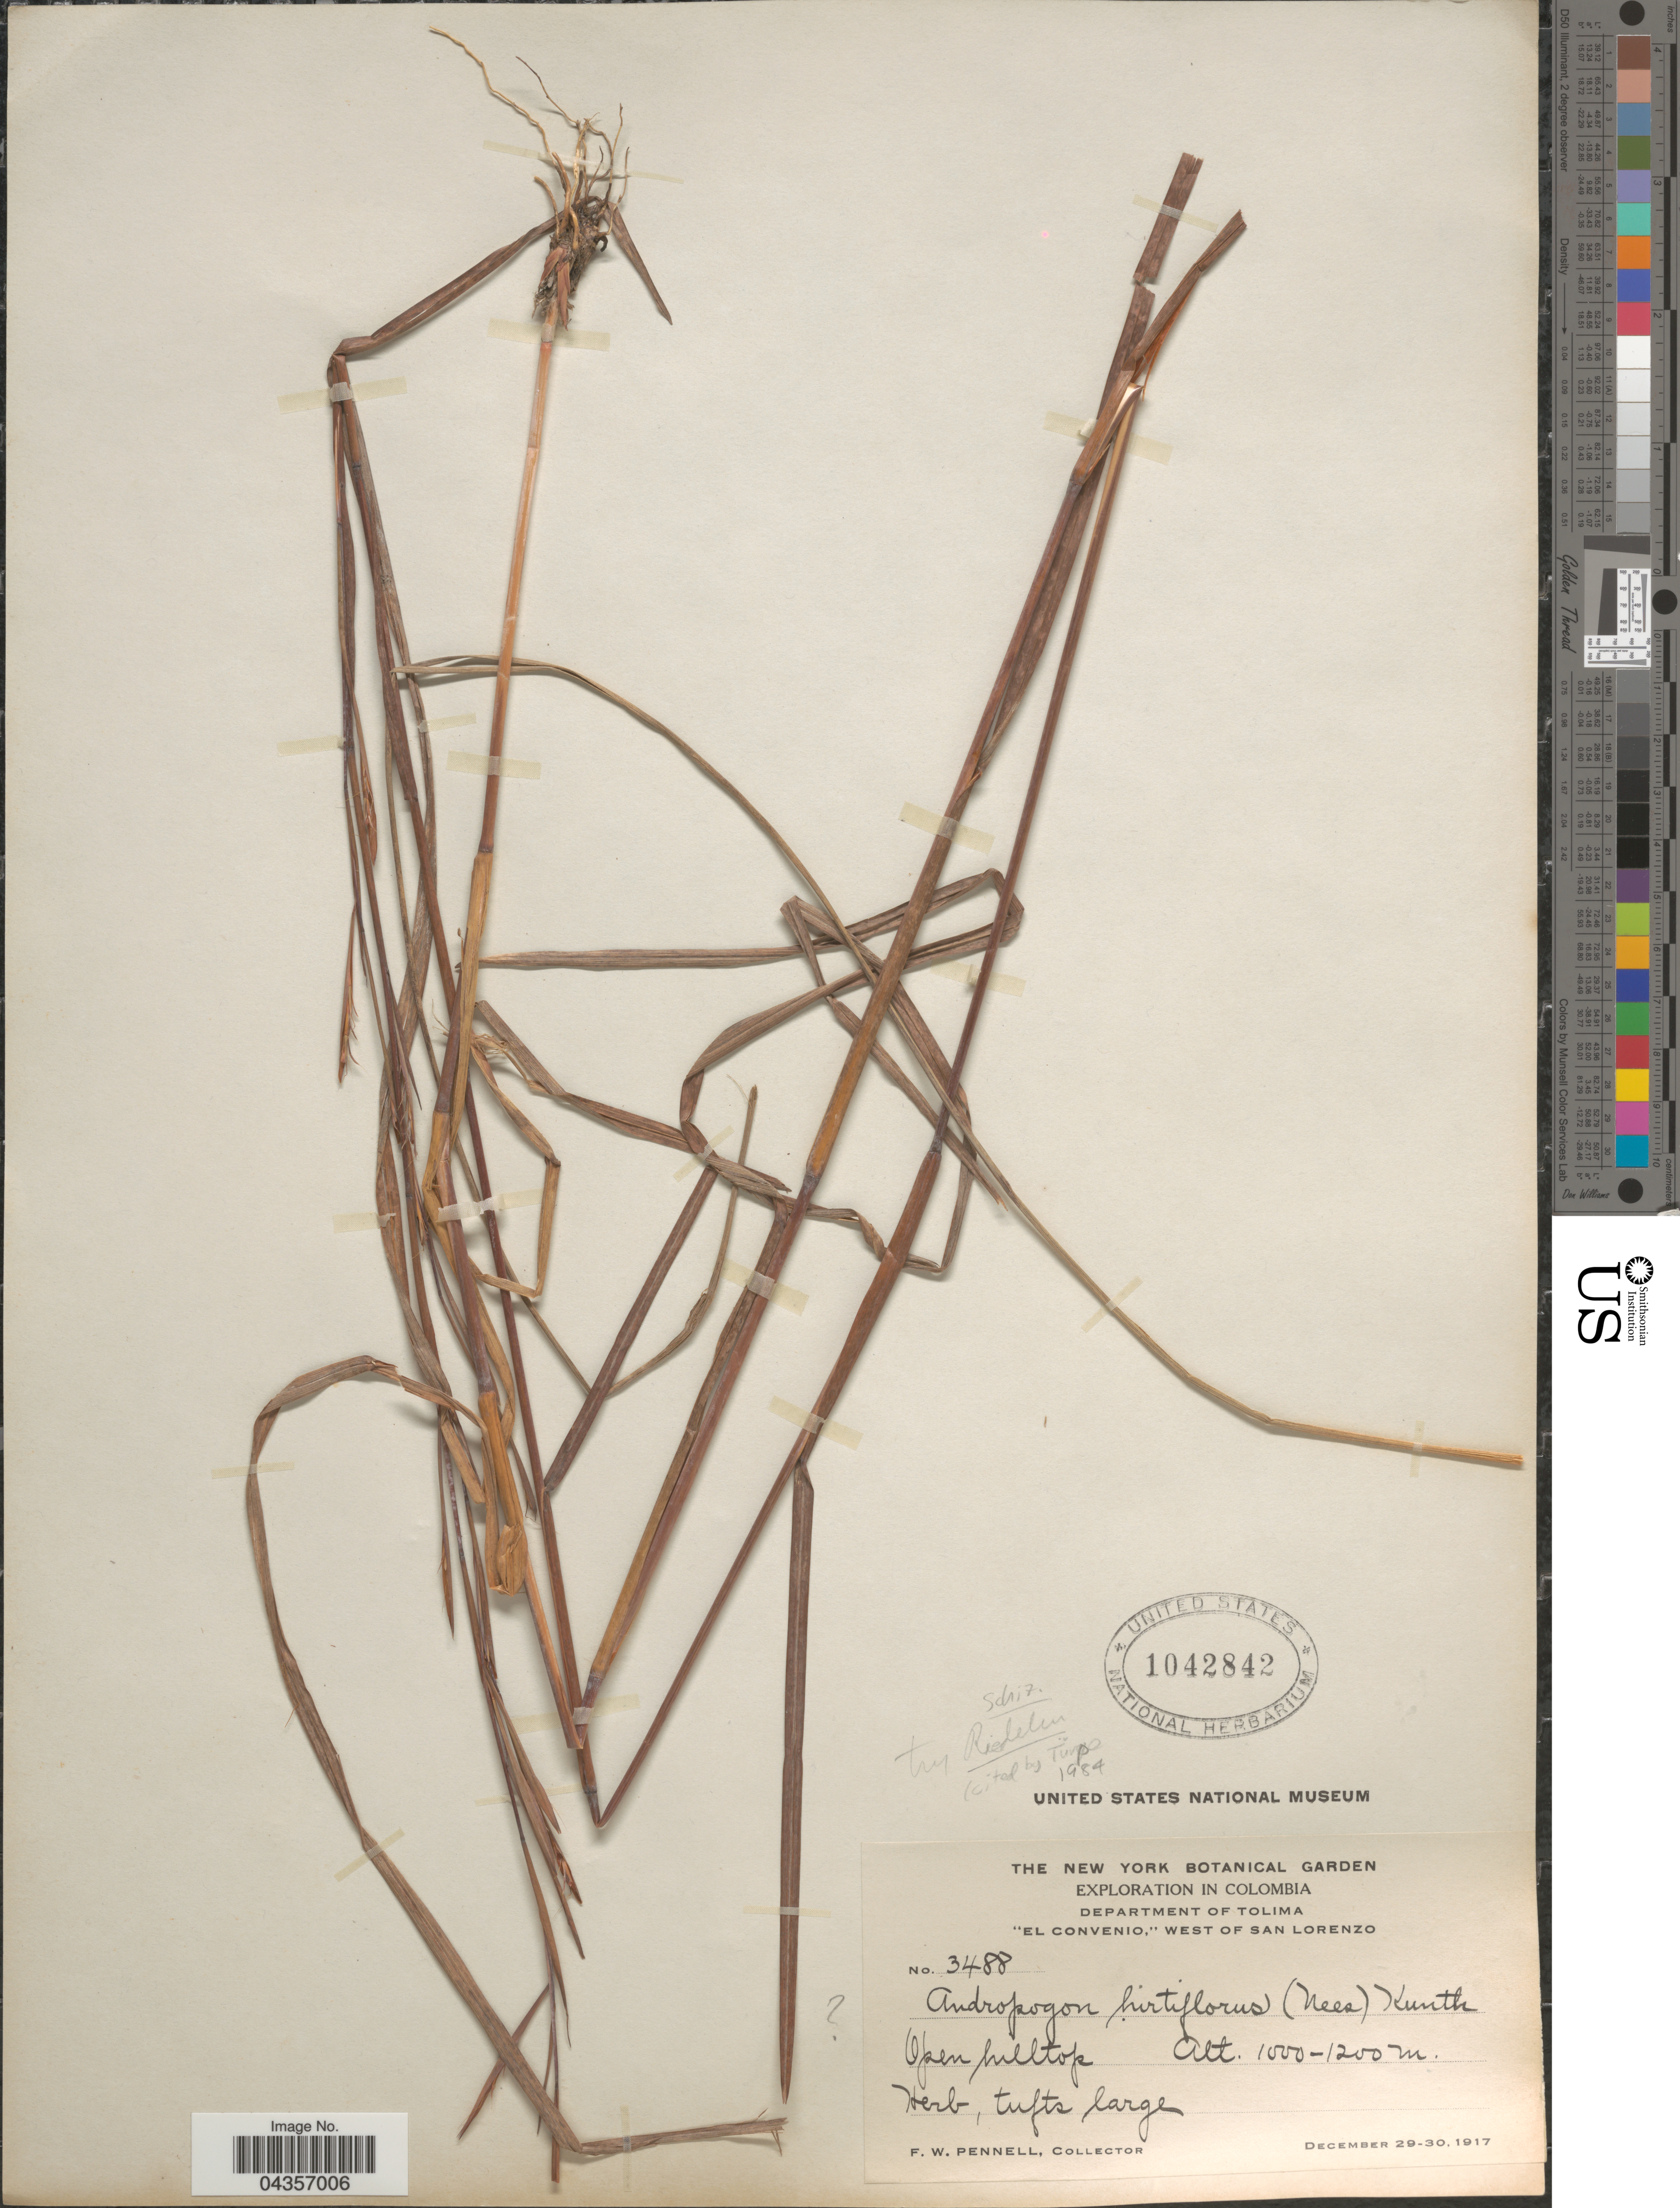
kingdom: Plantae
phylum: Tracheophyta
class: Liliopsida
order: Poales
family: Poaceae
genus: Schizachyrium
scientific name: Schizachyrium sanguineum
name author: (Retz.) Alston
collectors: F. W. Pennell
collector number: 3488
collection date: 1917-12-29/1917-12-30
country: Colombia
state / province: Tolima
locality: Exploration in Colombia. Department of Tolima. "El Convenio," west of San Lorenzo. Open hilltop.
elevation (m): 1000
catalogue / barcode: US 1042842